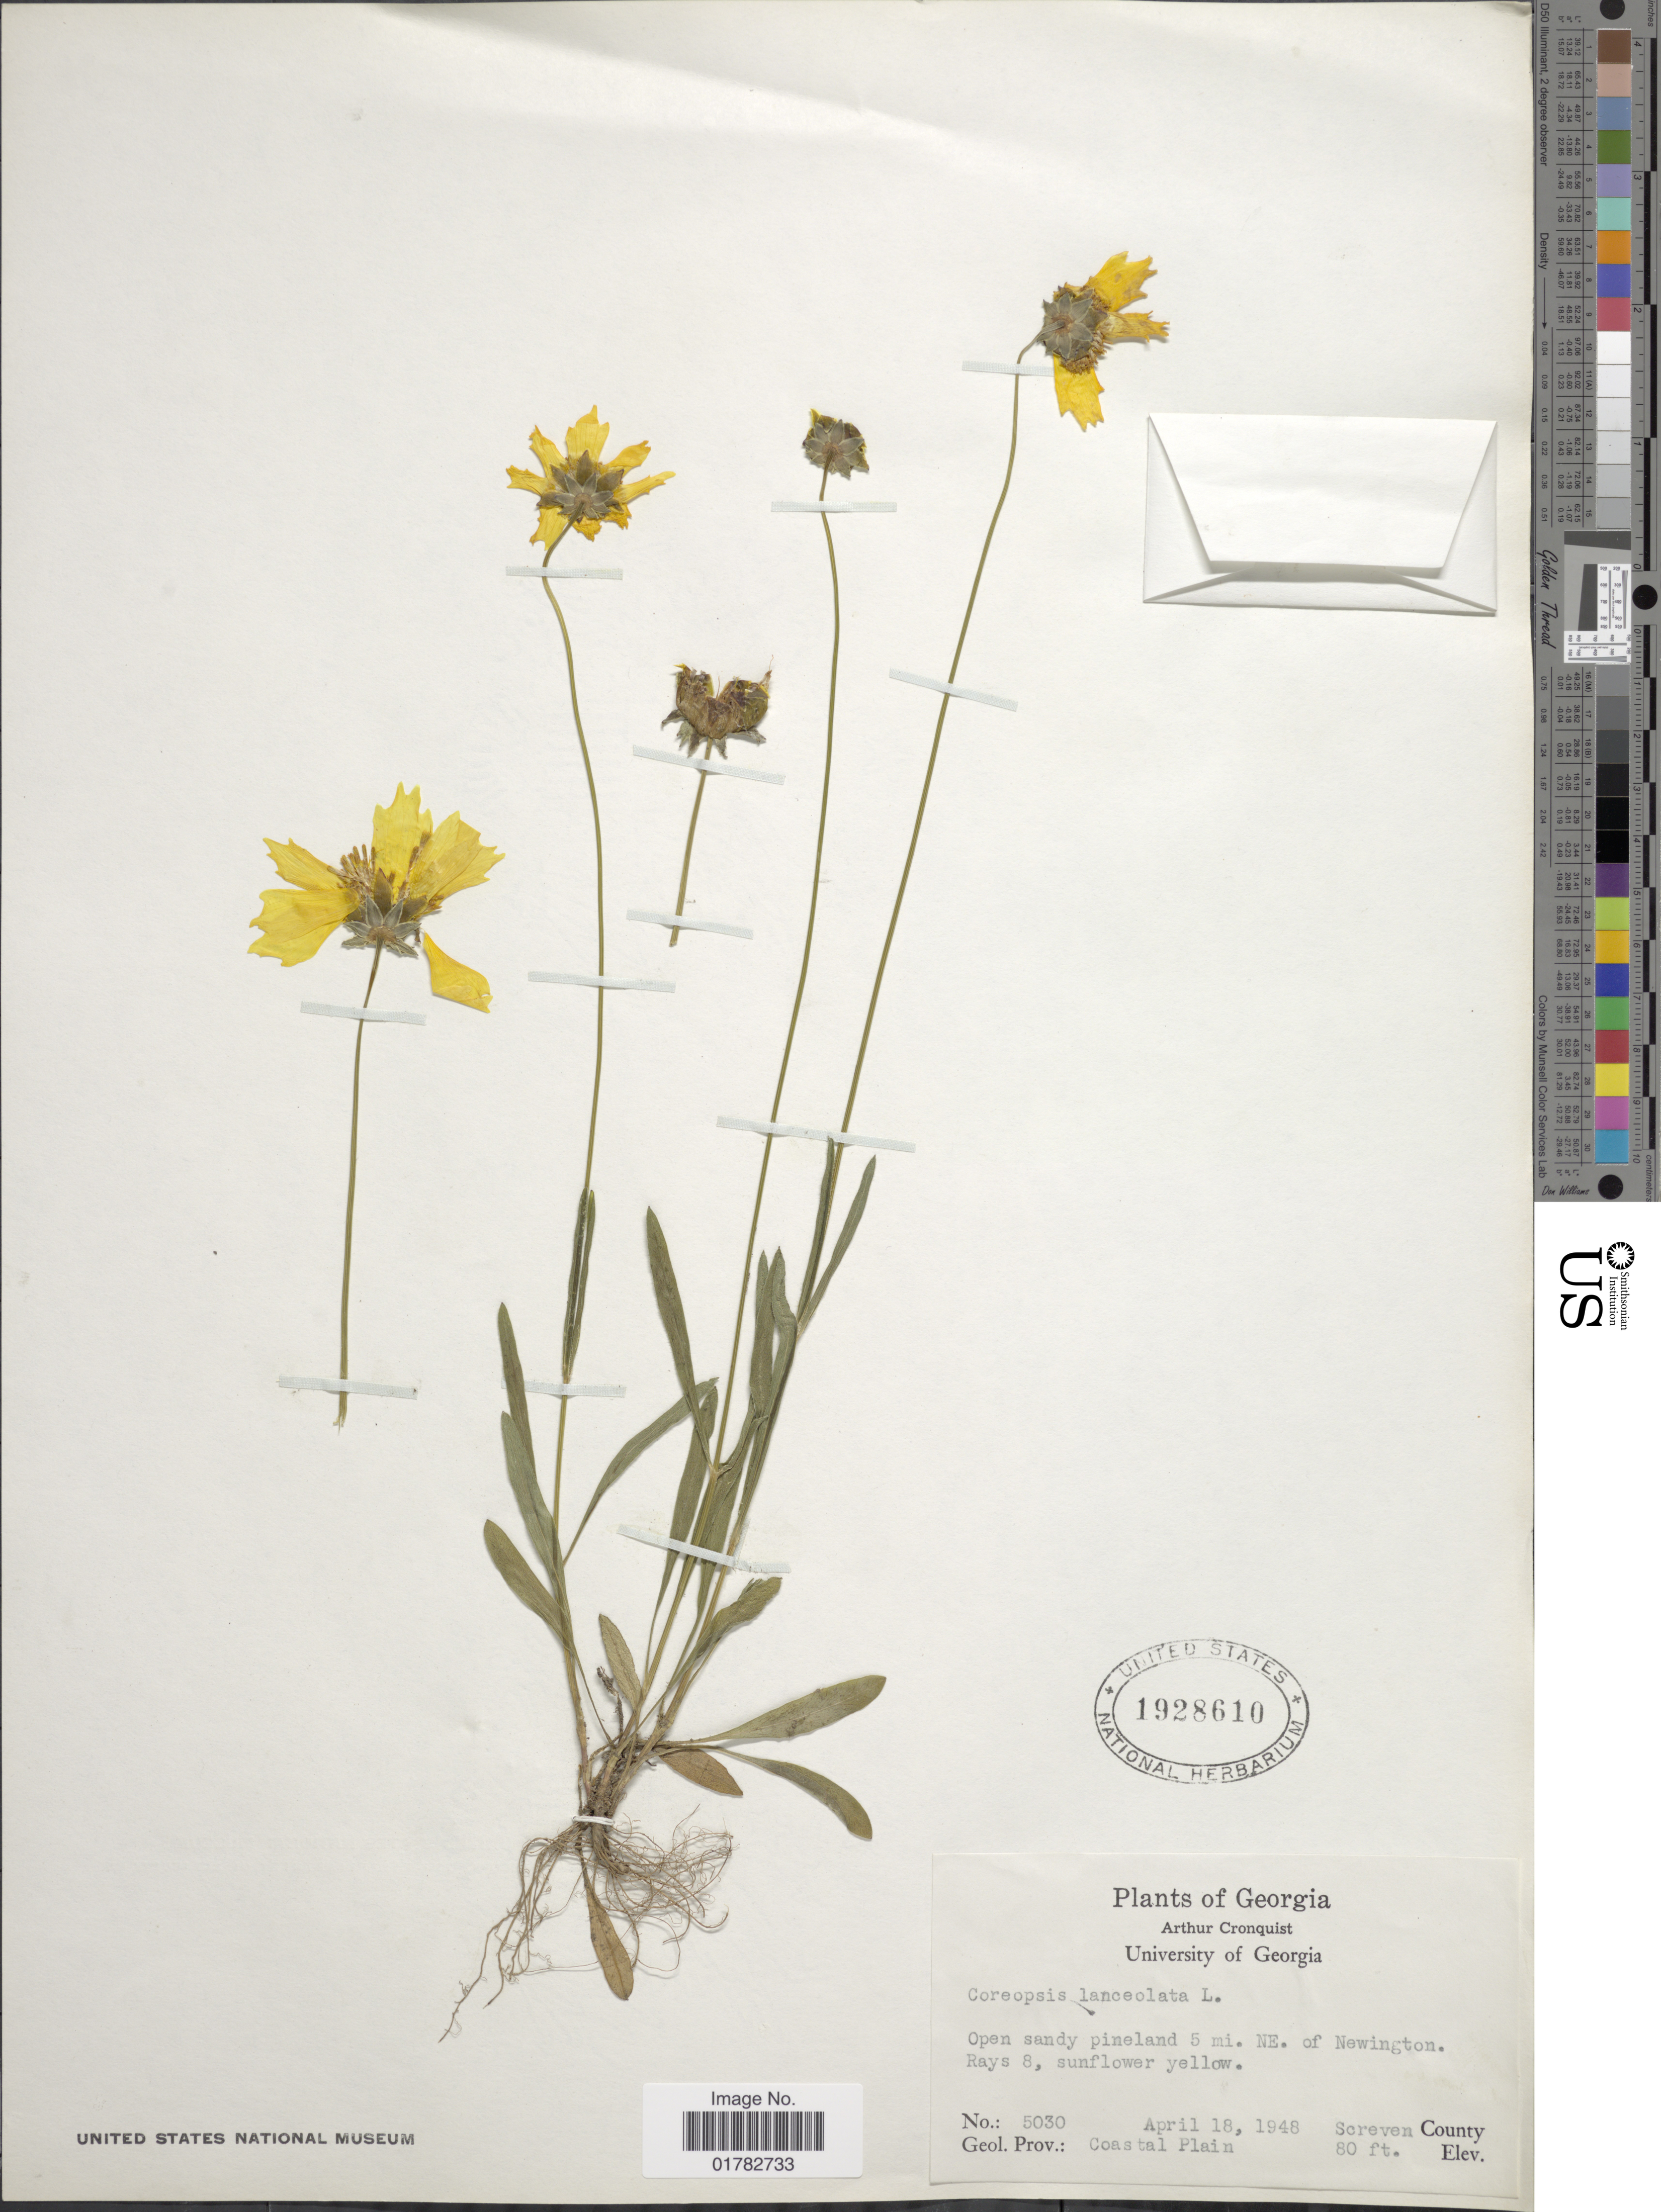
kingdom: Plantae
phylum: Tracheophyta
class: Magnoliopsida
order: Asterales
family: Asteraceae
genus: Coreopsis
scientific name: Coreopsis lanceolata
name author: L.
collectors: A. J. Cronquist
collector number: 5030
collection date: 1948-04-18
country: United States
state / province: Georgia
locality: Open sandy pineland 5 mi. NE. of Newington, Rays 8, Coastal Plain, Screven County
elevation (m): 24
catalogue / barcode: US 1928610